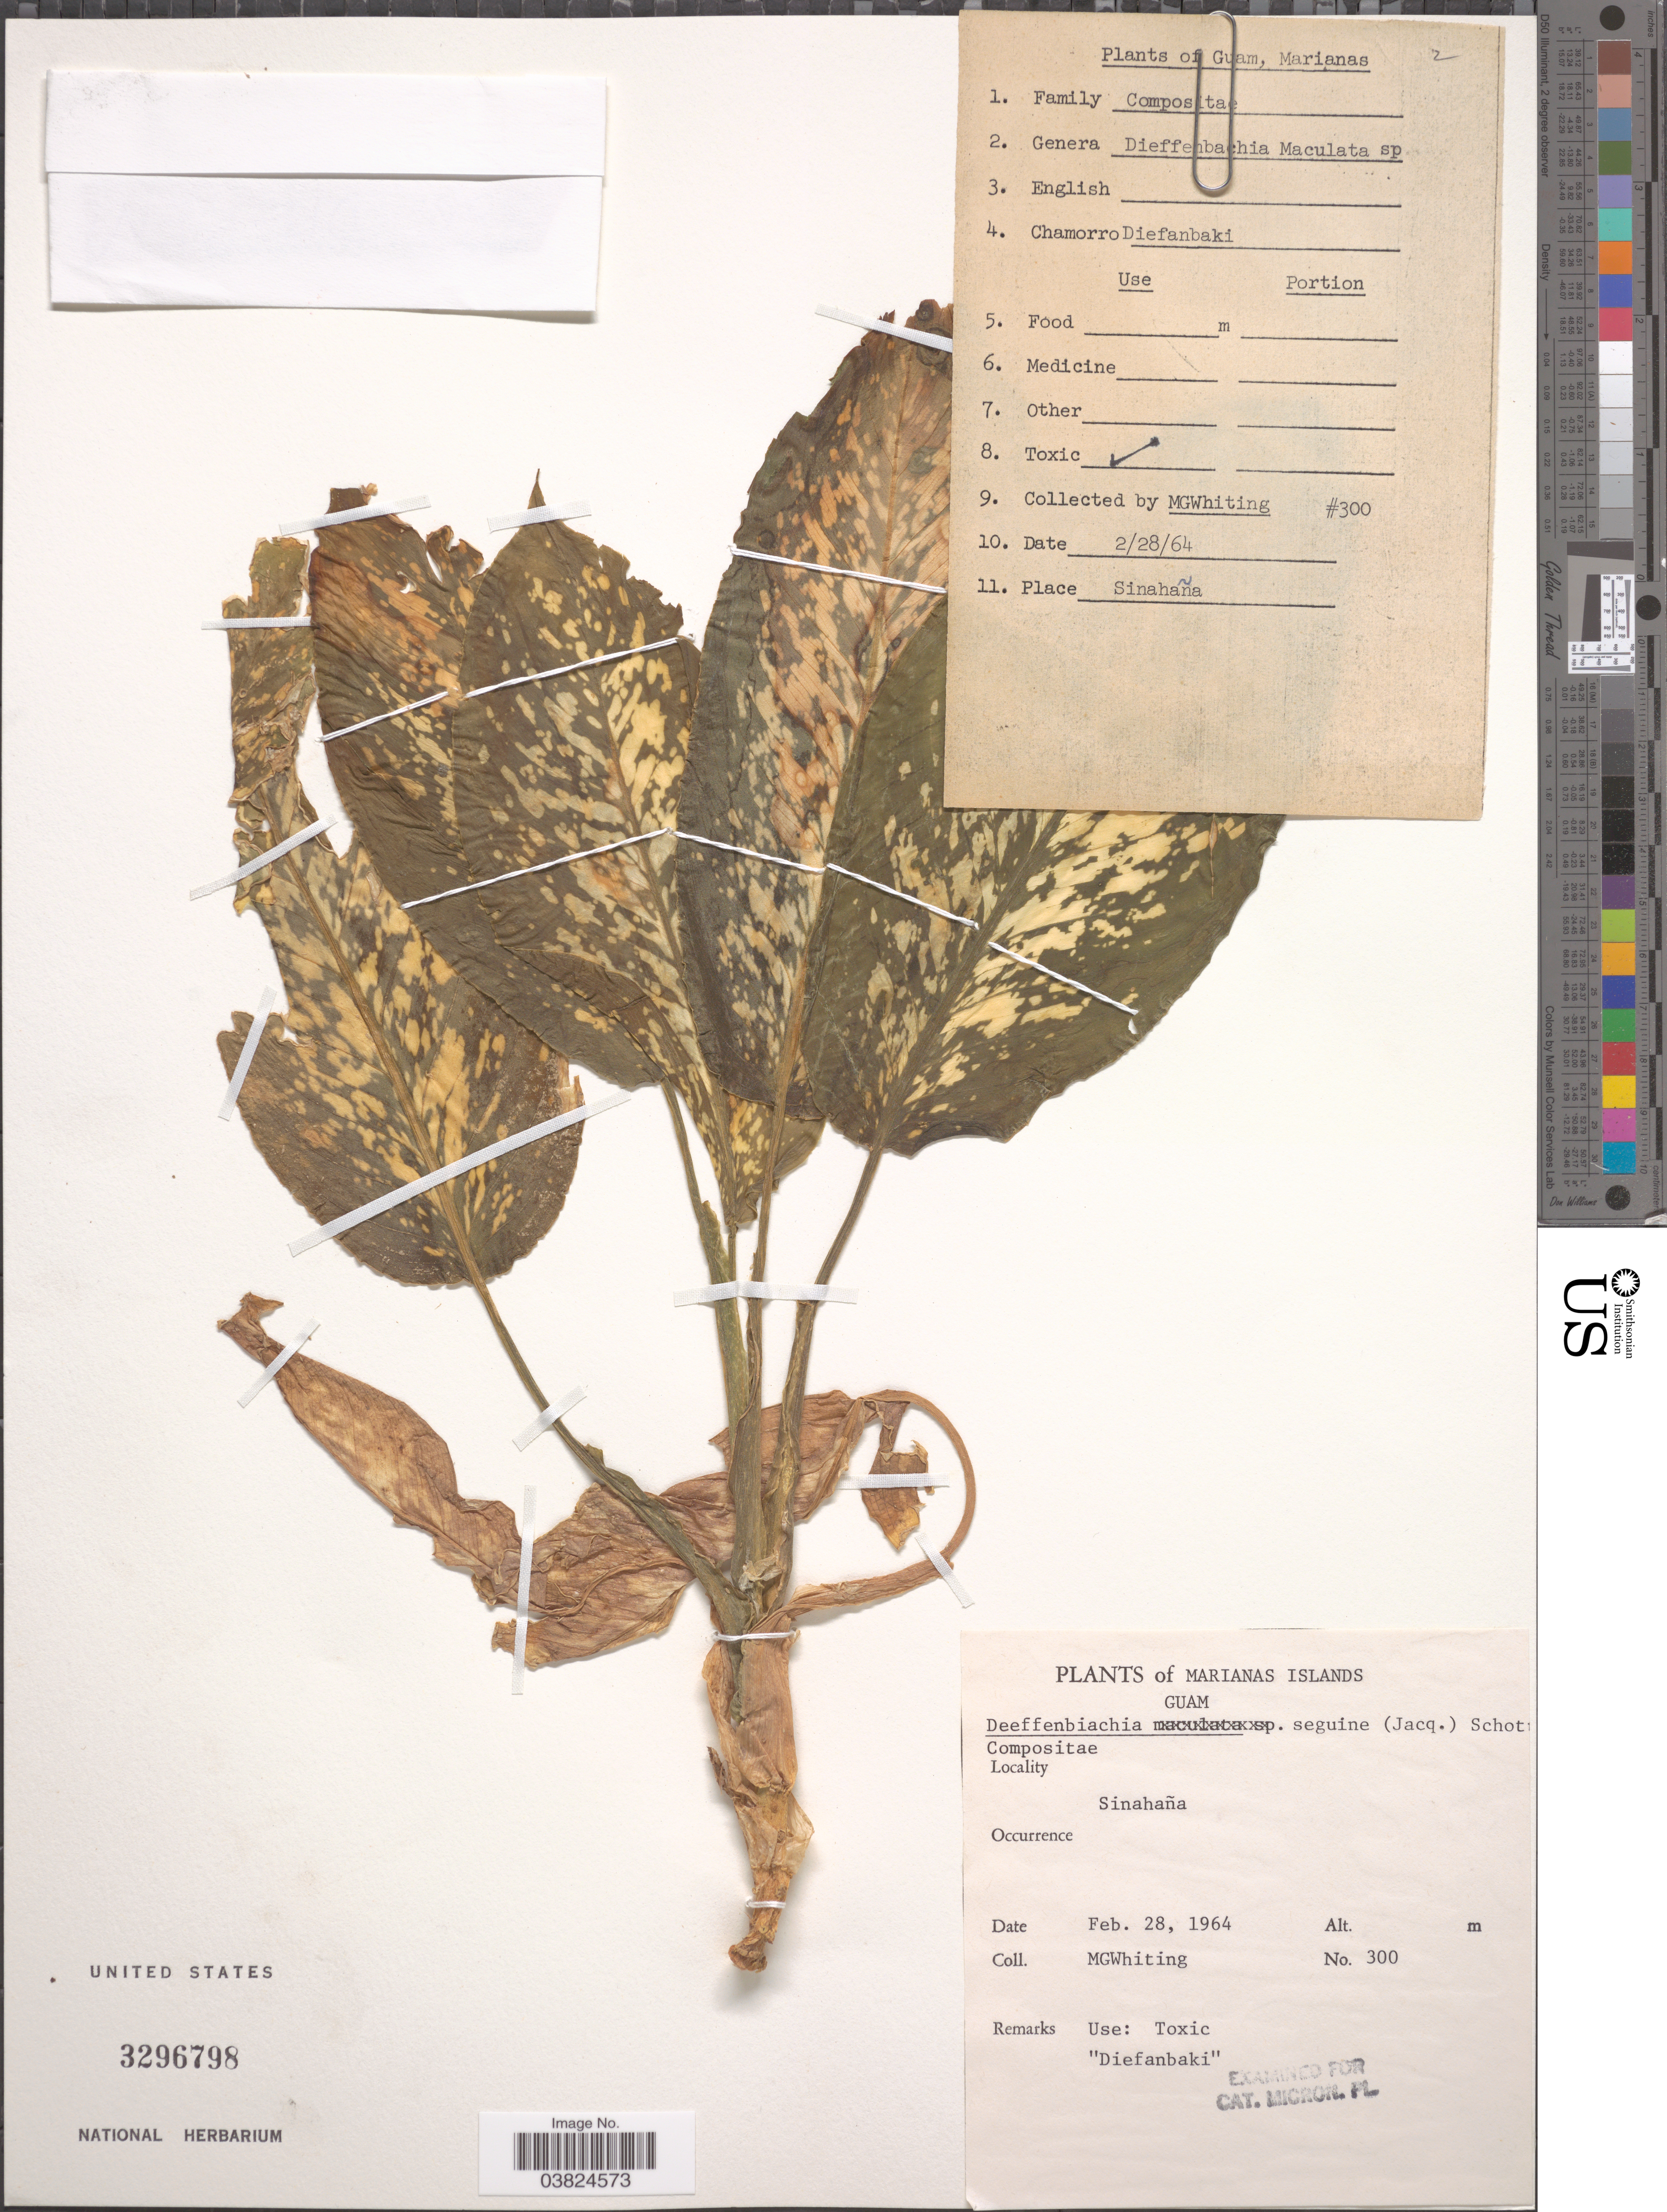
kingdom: Plantae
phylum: Tracheophyta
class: Liliopsida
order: Alismatales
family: Araceae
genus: Dieffenbachia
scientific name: Dieffenbachia seguine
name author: (Jacq.) Schott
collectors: M. Whiting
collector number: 300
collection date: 1964-02-28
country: Guam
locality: Marianas Islands. Sinahaña.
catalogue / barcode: US 3296798